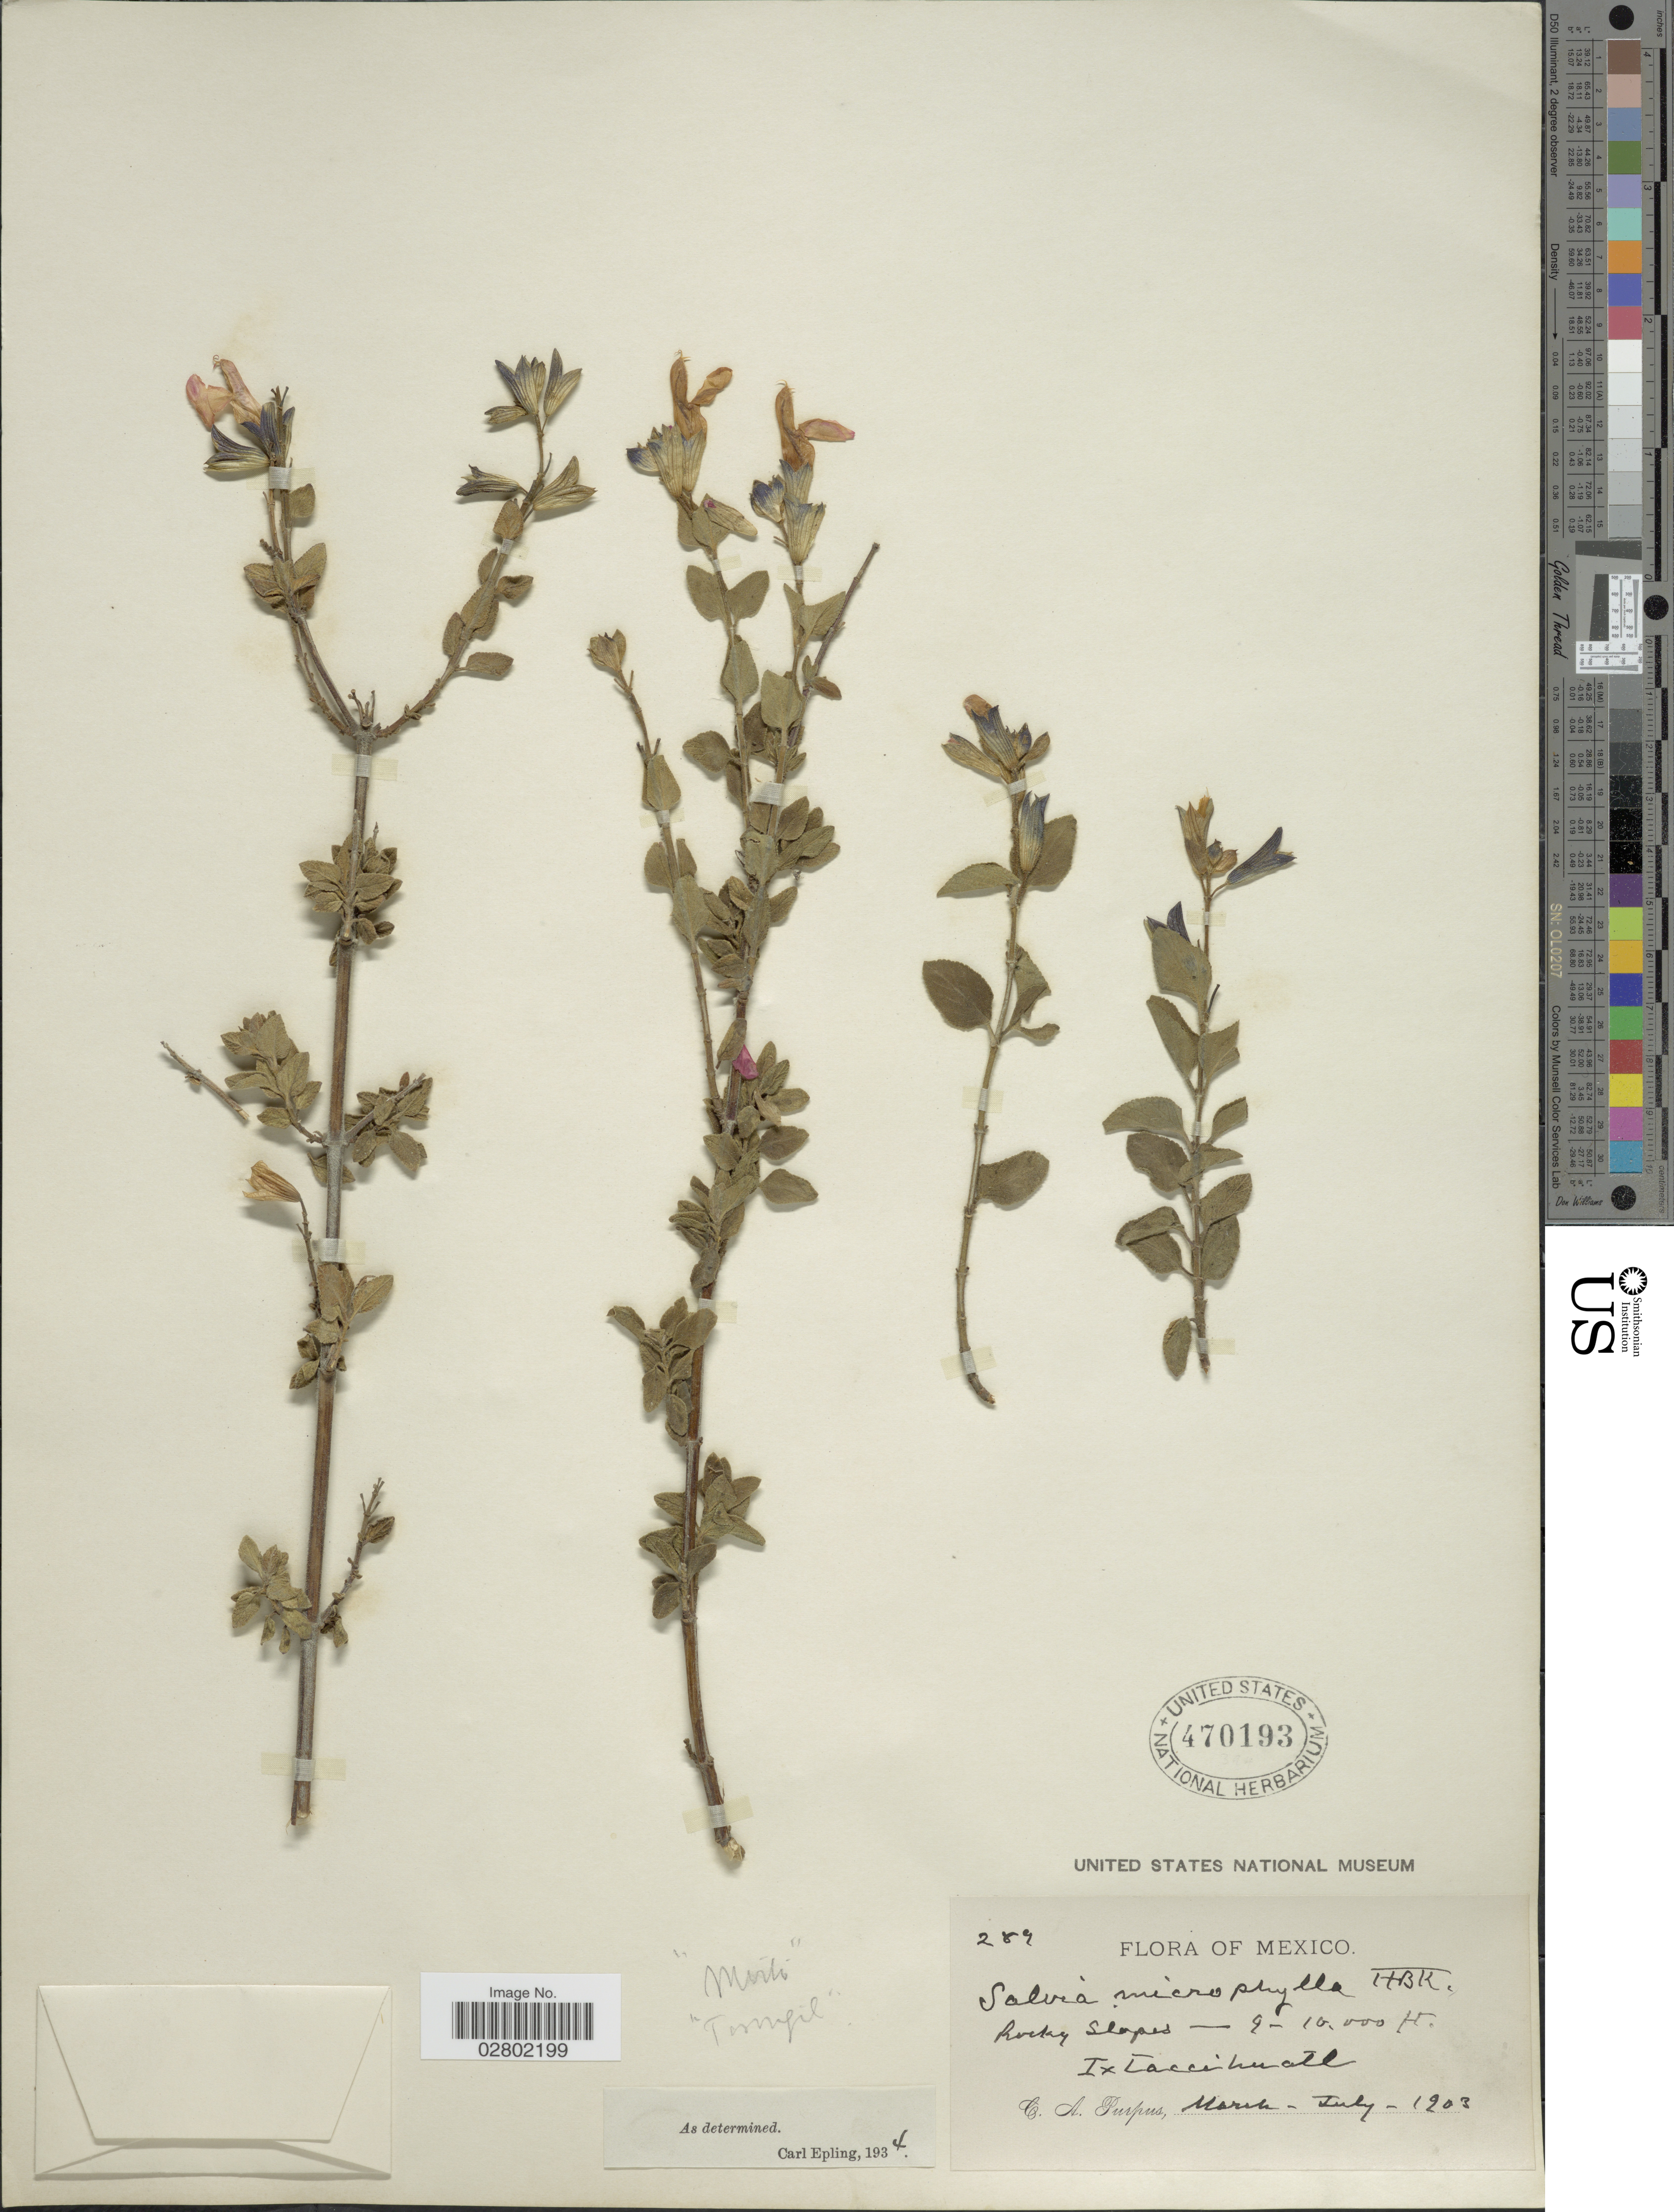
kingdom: Plantae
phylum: Tracheophyta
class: Magnoliopsida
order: Lamiales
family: Lamiaceae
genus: Salvia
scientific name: Salvia microphylla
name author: Kunth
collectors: C. A. Purpus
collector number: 289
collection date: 1903-03/1903-07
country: Mexico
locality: Ixtaccihuatl.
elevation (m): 2743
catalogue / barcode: US 470193